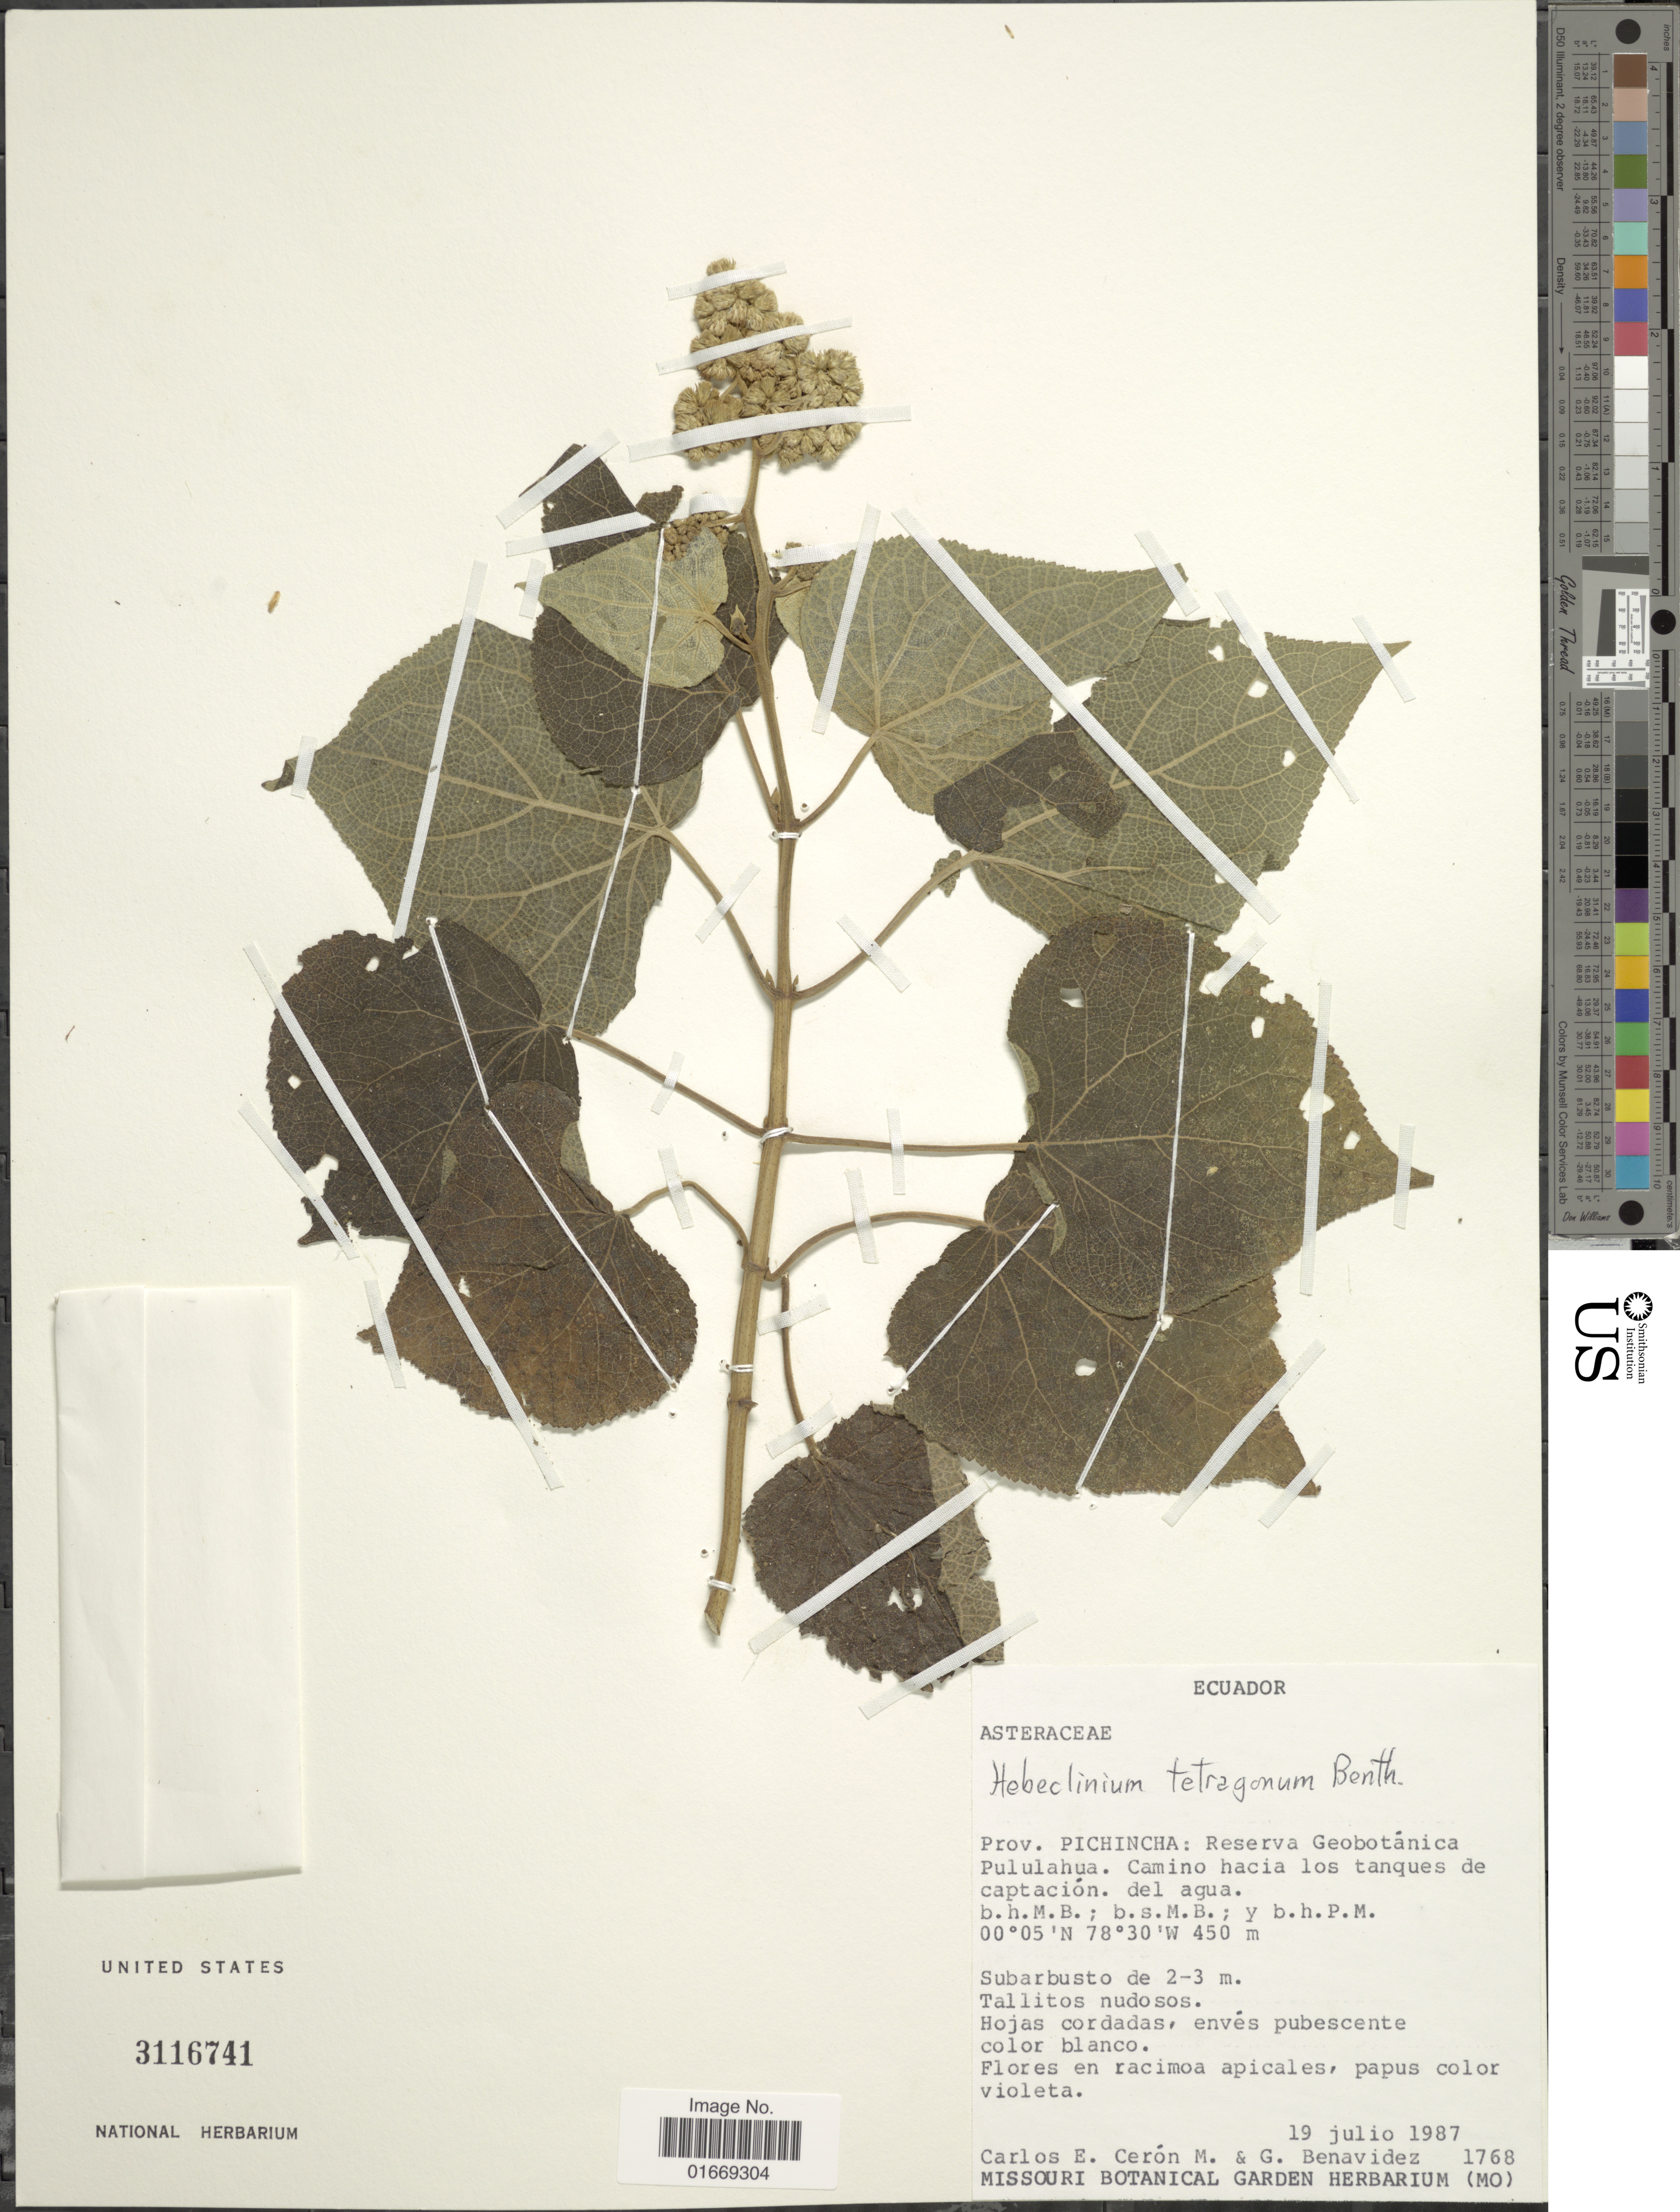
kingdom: Plantae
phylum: Tracheophyta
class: Magnoliopsida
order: Asterales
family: Asteraceae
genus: Hebeclinium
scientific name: Hebeclinium tetragonum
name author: Benth.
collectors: C. E. Cerón M. & G. Benavidez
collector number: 1768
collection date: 1987-07-19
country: Ecuador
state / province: Pichincha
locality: Prov. Pichincha: Reserva Geobotánica Pululahua. Camino hacia los tanques de captación. del agua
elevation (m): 450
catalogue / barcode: US 3116741